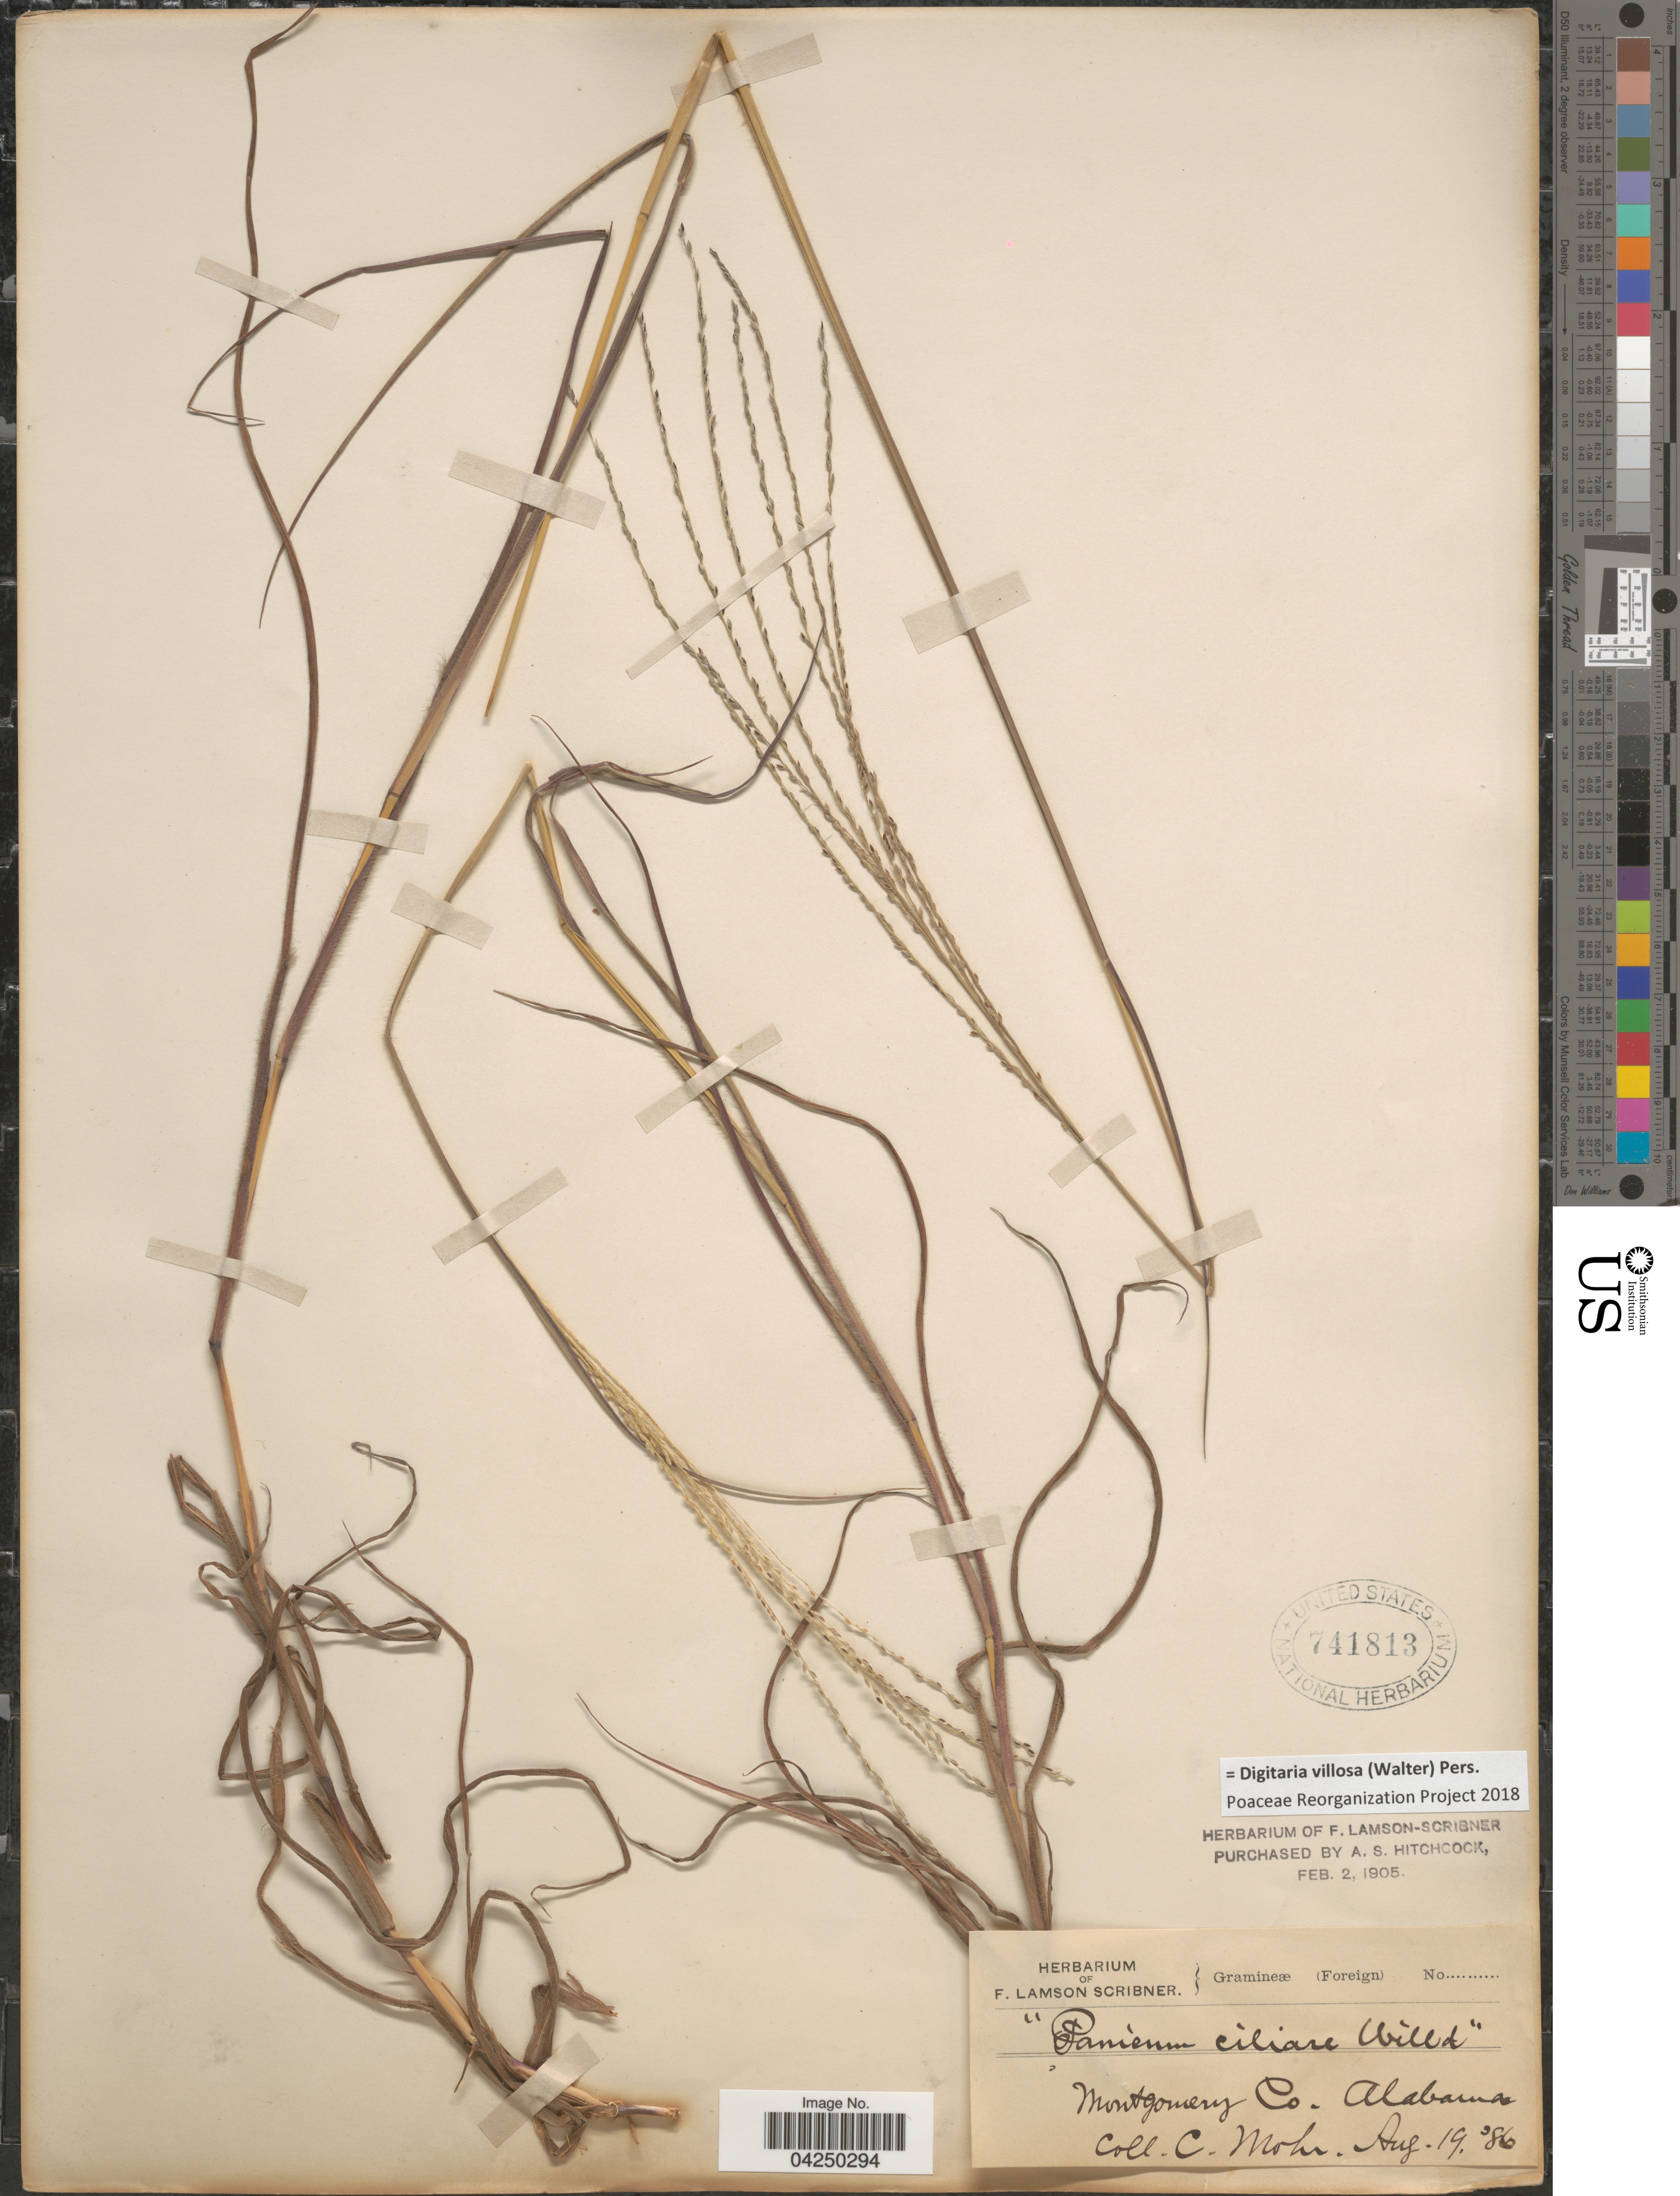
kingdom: Plantae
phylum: Tracheophyta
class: Liliopsida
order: Poales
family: Poaceae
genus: Digitaria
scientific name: Digitaria villosa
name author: (Walter) Pers.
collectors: C. T. Mohr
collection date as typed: Transcribed d/m/y: 19/8/86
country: United States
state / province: Alabama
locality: Montgomery Co.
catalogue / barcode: US 741813